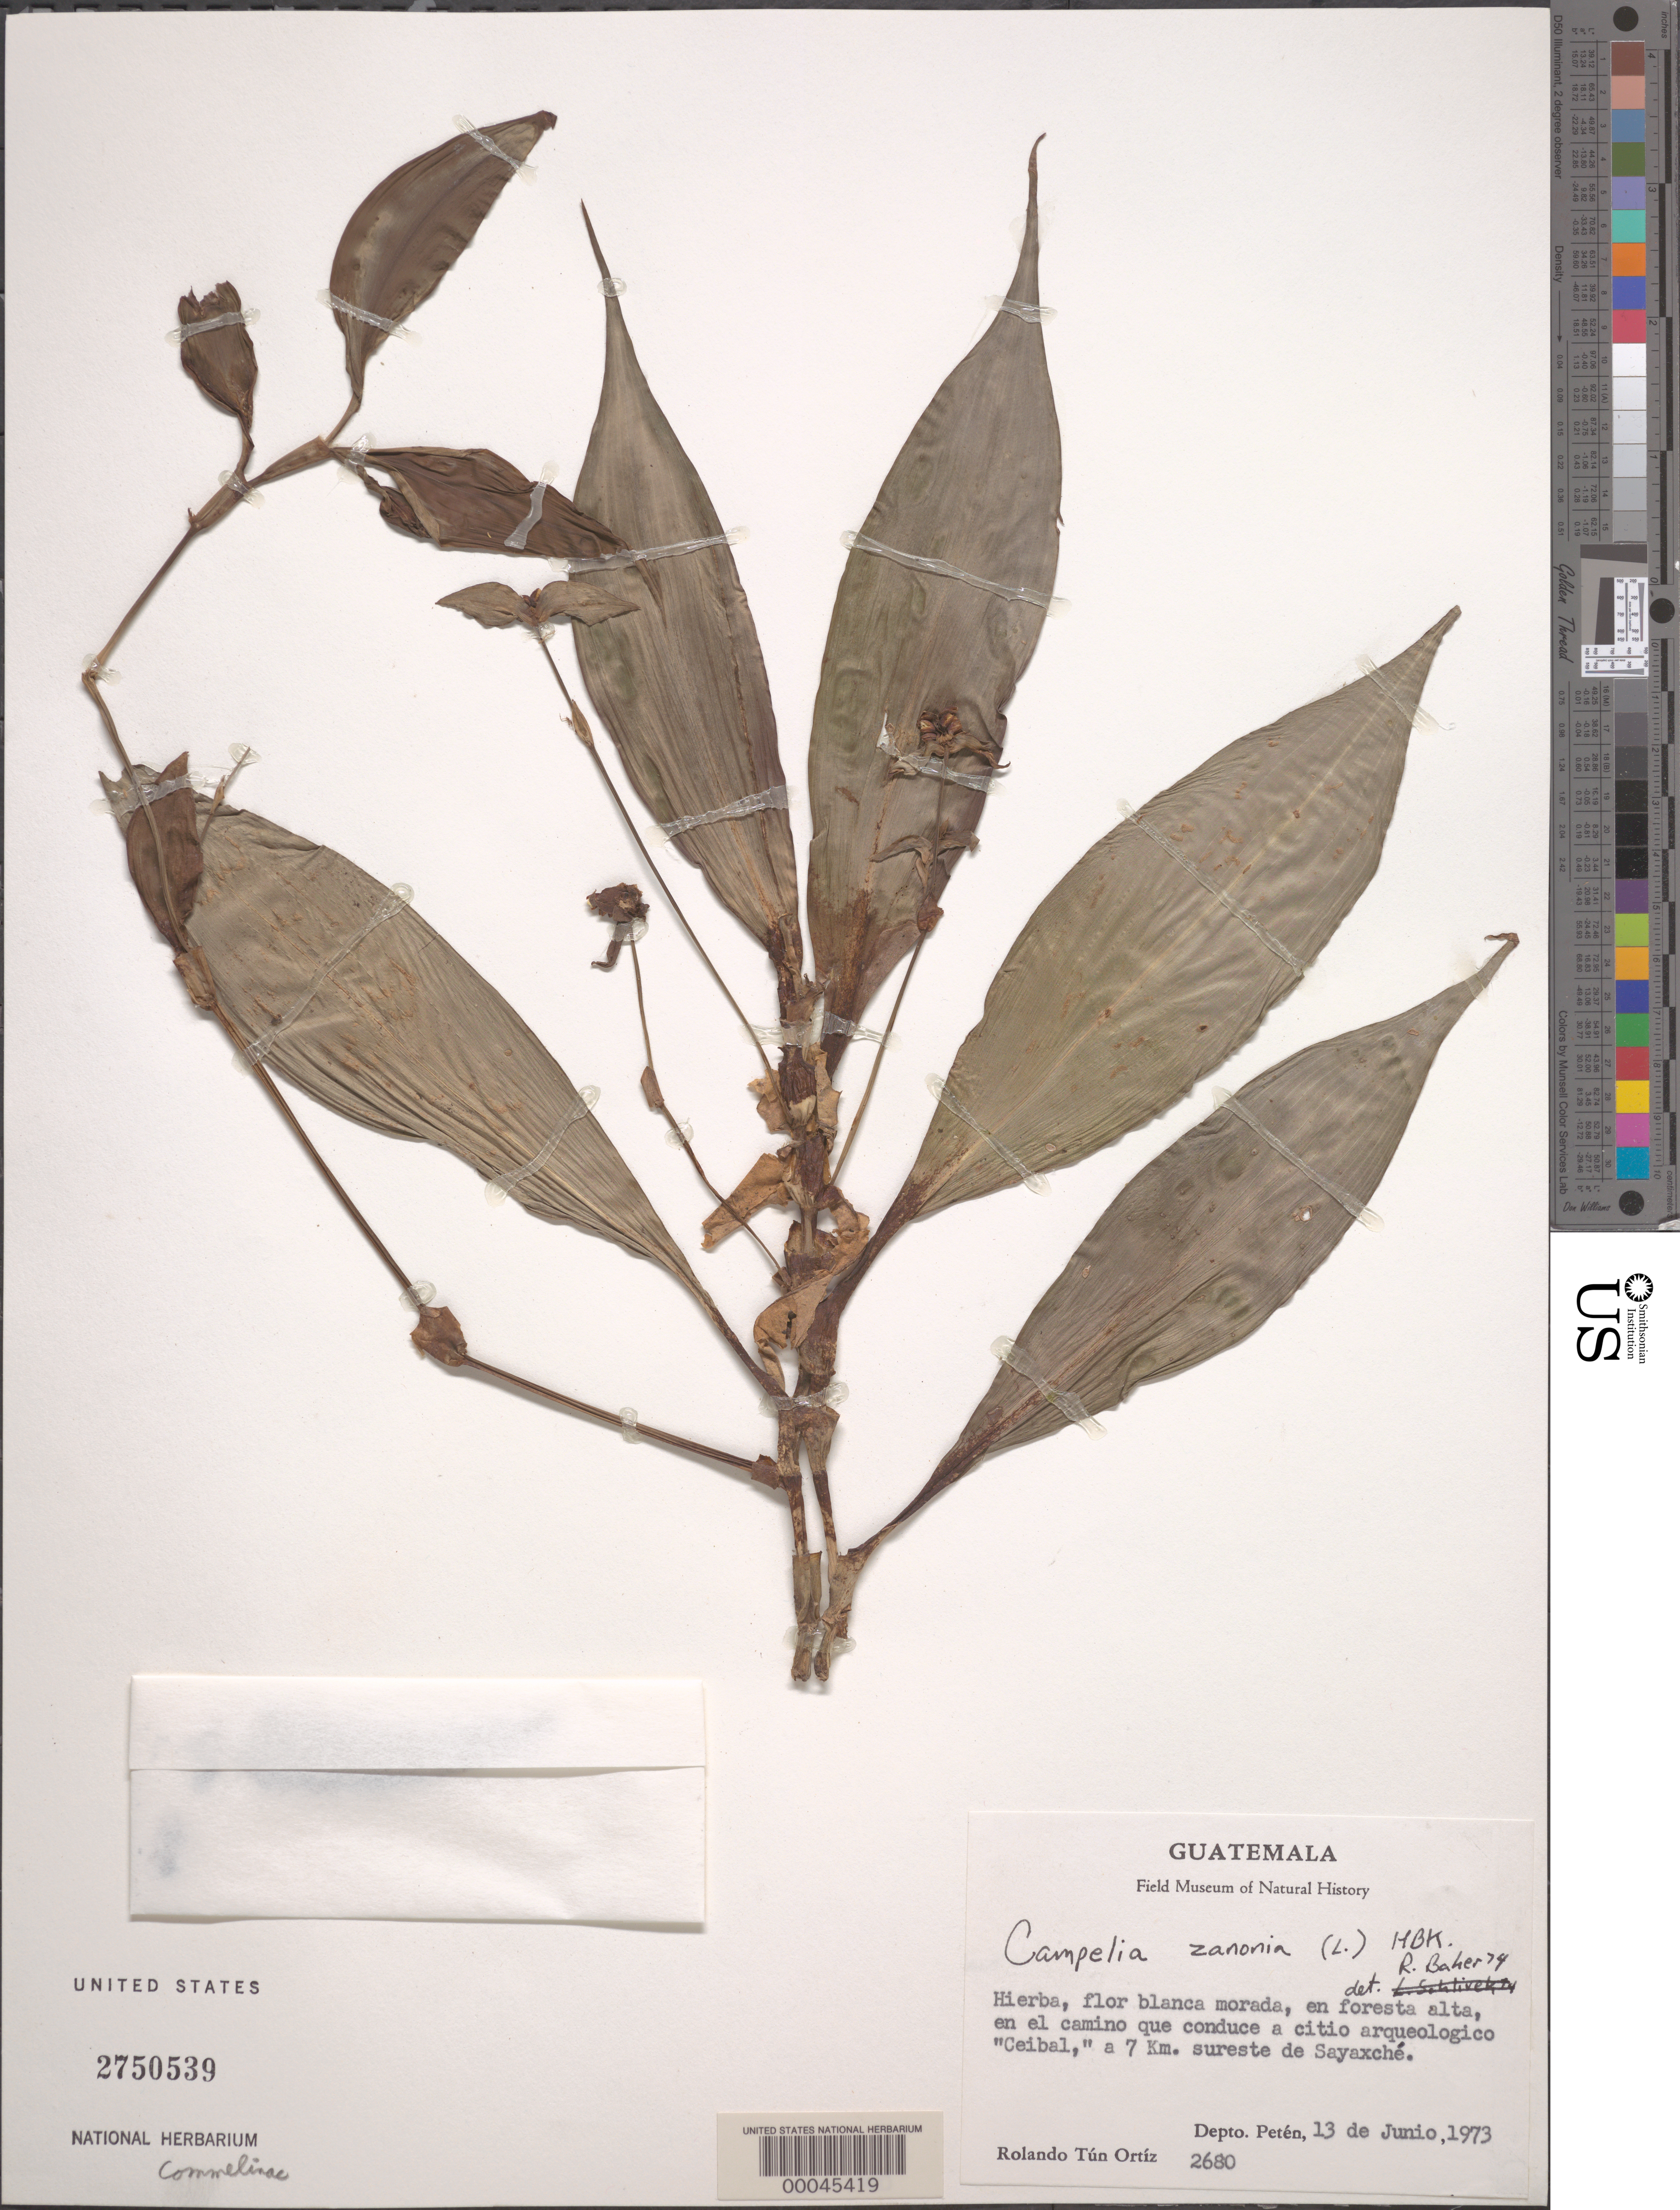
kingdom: Plantae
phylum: Tracheophyta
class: Liliopsida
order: Commelinales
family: Commelinaceae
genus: Tradescantia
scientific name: Tradescantia zanonia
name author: (L.) Sw.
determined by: Baker, R. T.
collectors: R. Tún Ortiz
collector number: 2680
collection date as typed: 13 Jun 1973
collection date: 1973-06-13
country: Guatemala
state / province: El Petén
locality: SE of Sayaxche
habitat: Roadside, high forest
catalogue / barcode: US 2750539